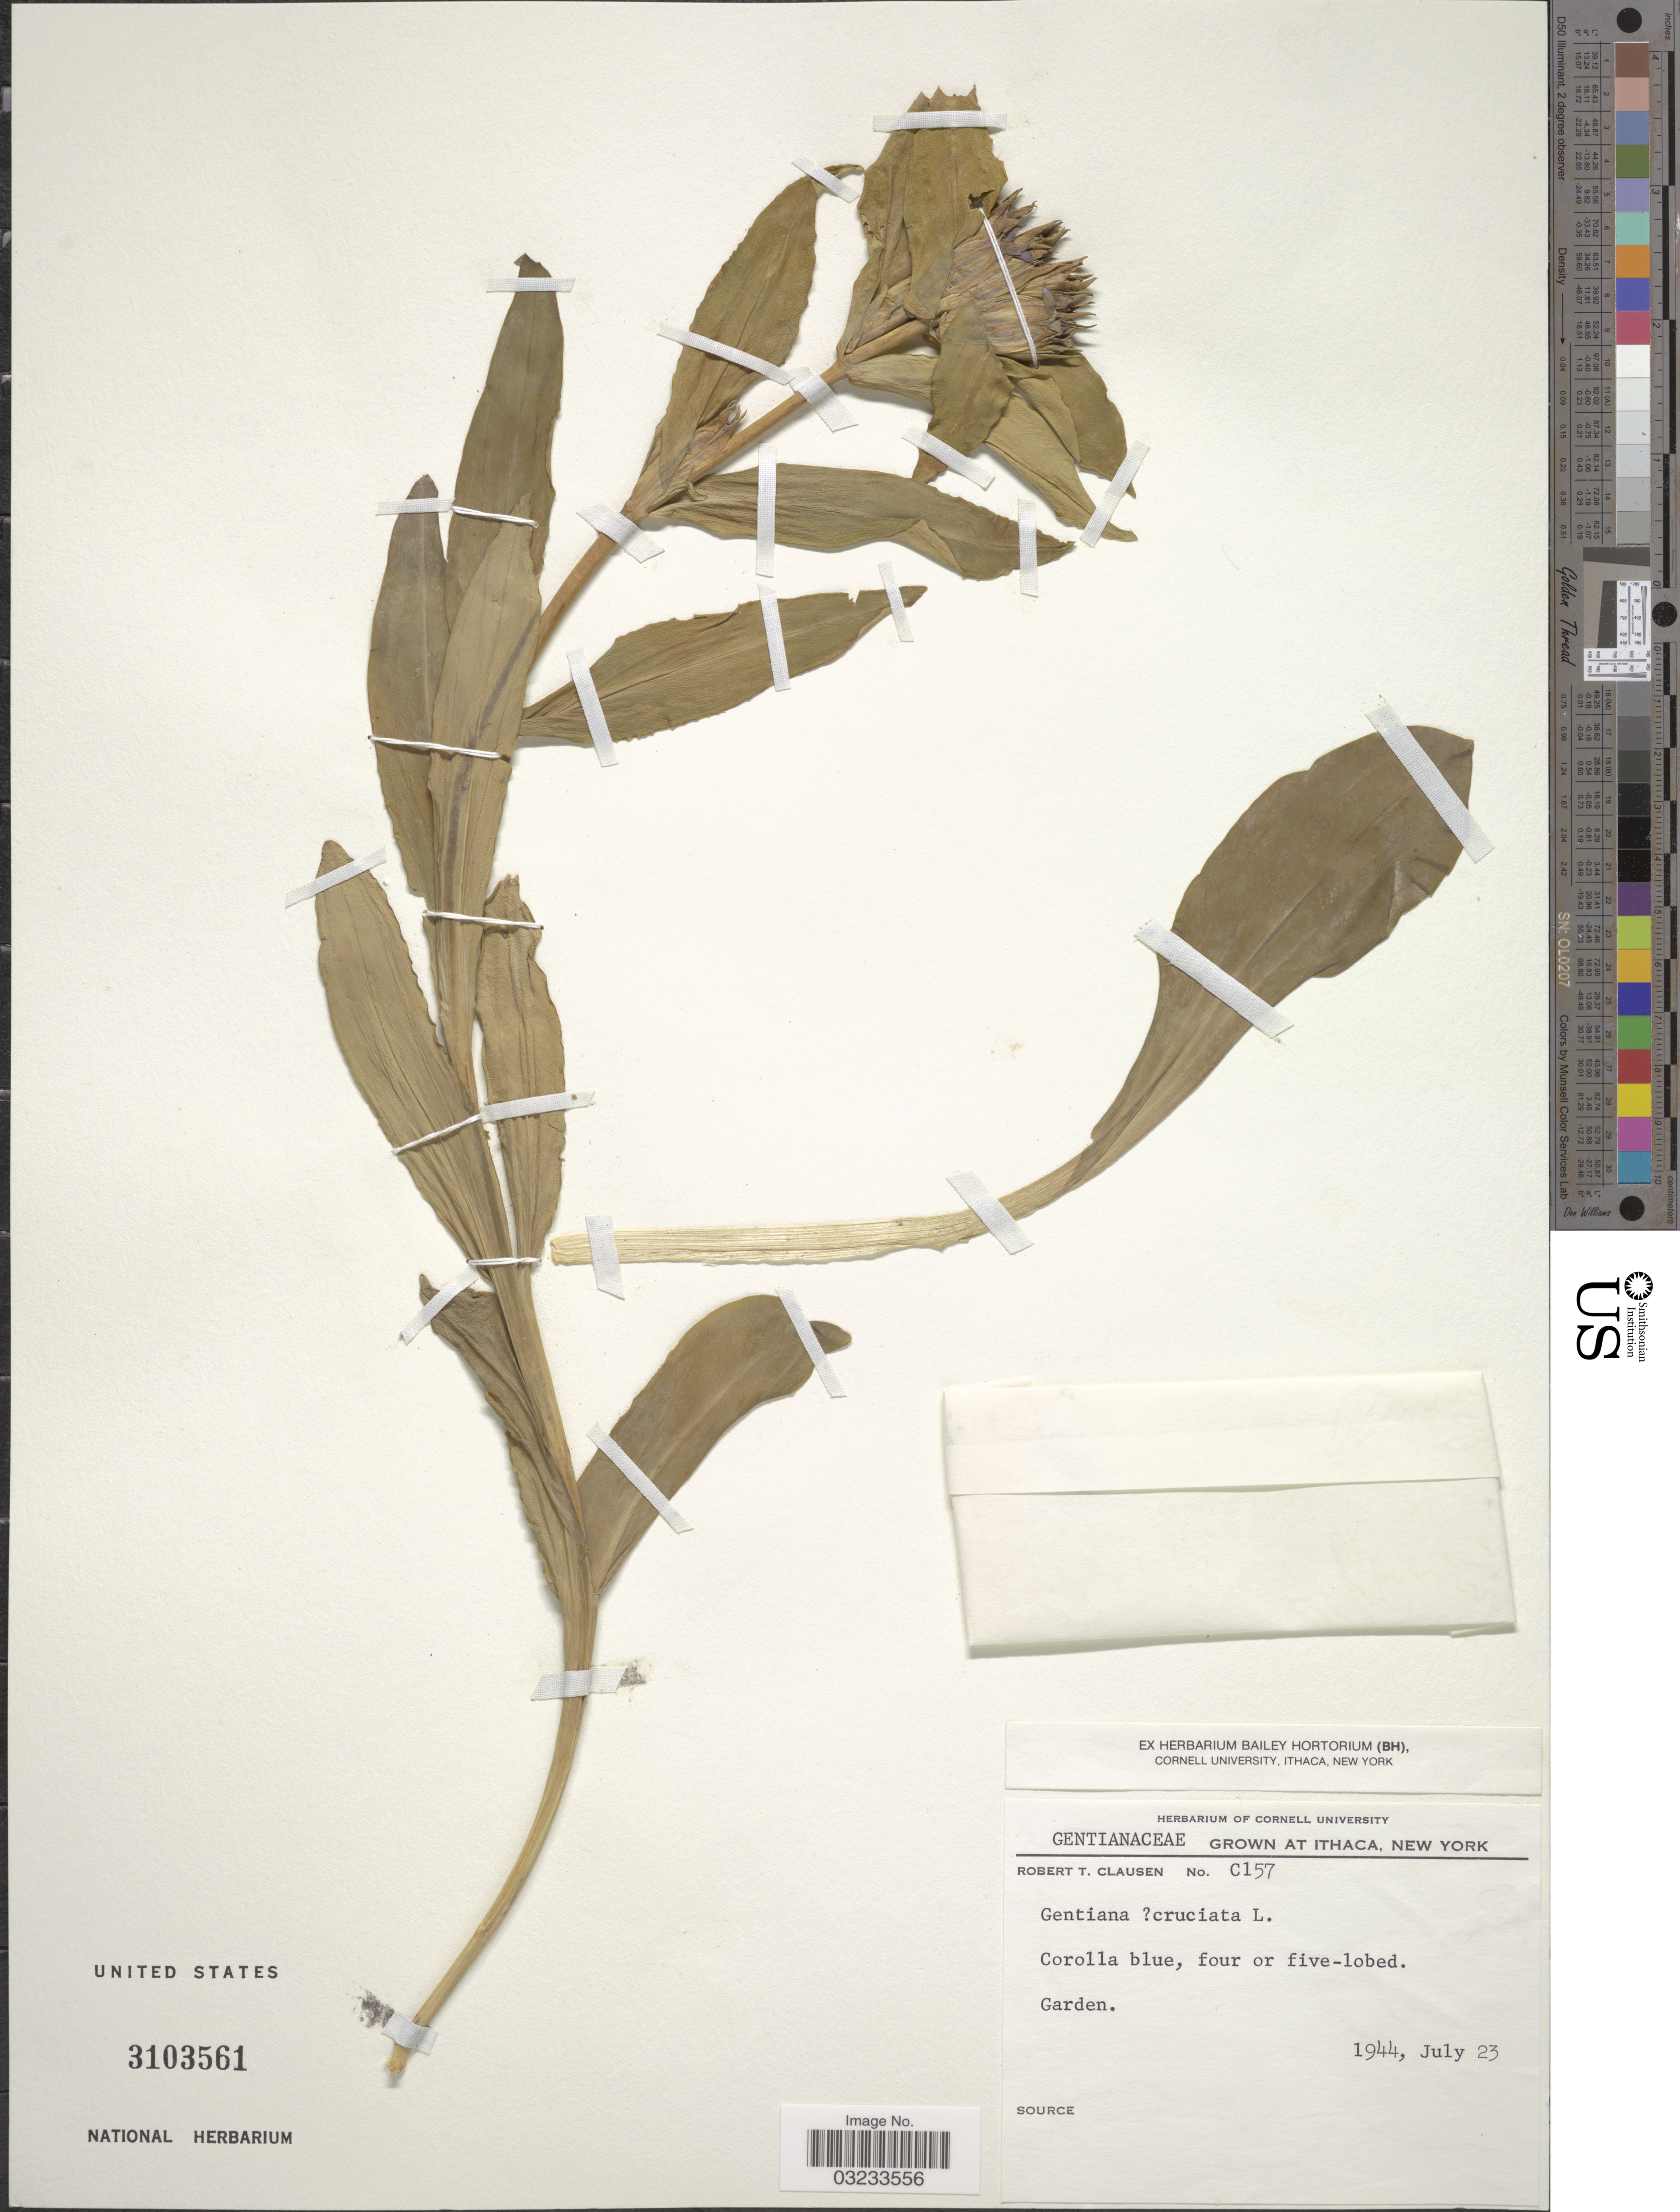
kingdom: Plantae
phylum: Tracheophyta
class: Magnoliopsida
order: Gentianales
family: Gentianaceae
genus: Gentiana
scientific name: Gentiana cruciata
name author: L.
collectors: R. T. Clausen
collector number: C157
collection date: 1944-07-23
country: United States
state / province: New York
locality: At Ithaca. Garden.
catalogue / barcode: US 3103561